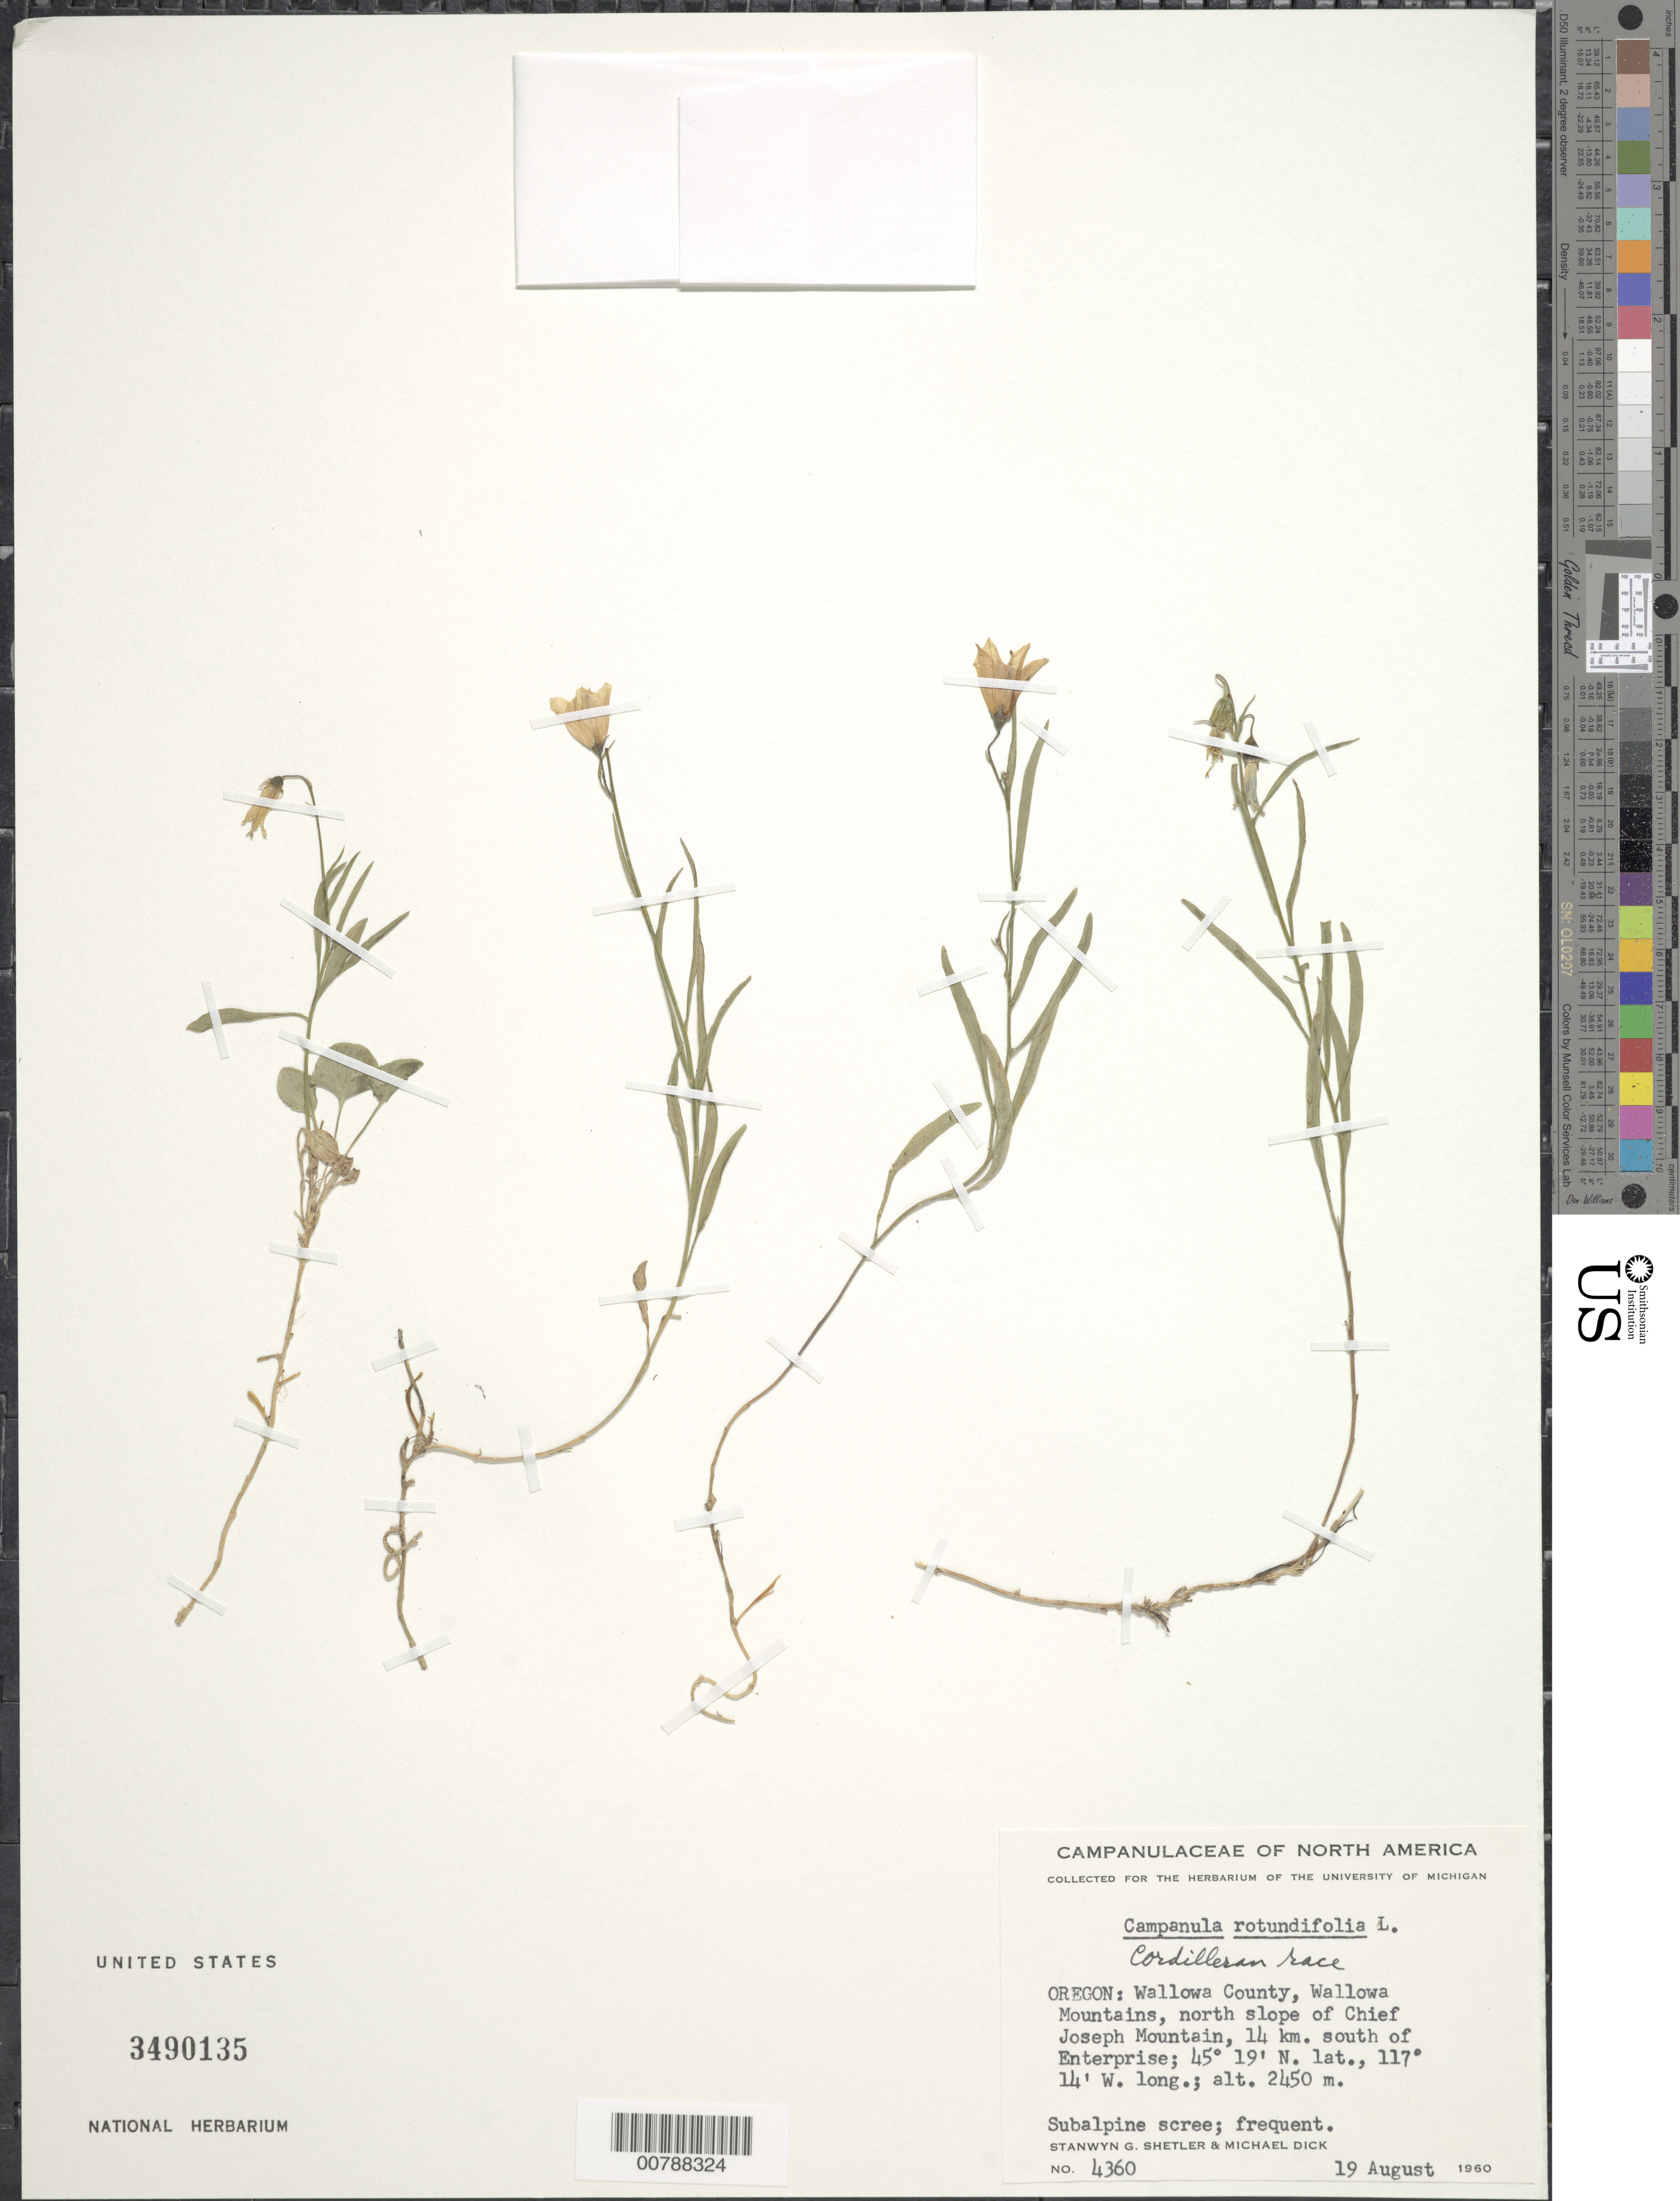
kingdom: Plantae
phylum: Tracheophyta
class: Magnoliopsida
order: Asterales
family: Campanulaceae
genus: Campanula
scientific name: Campanula rotundifolia L. Cordilleran race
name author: L.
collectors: S. Shetler & M. Dick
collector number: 4360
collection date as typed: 19 August 1960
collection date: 1960-08-19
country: United States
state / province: Oregon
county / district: Wallowa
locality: Wallowa Mountains, north slope of Chief Joseph Mountain, 14 km. south of Enterprise.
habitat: Subalpine scree.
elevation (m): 2450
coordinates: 45 19' N, 117 14' W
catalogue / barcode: US 3490135